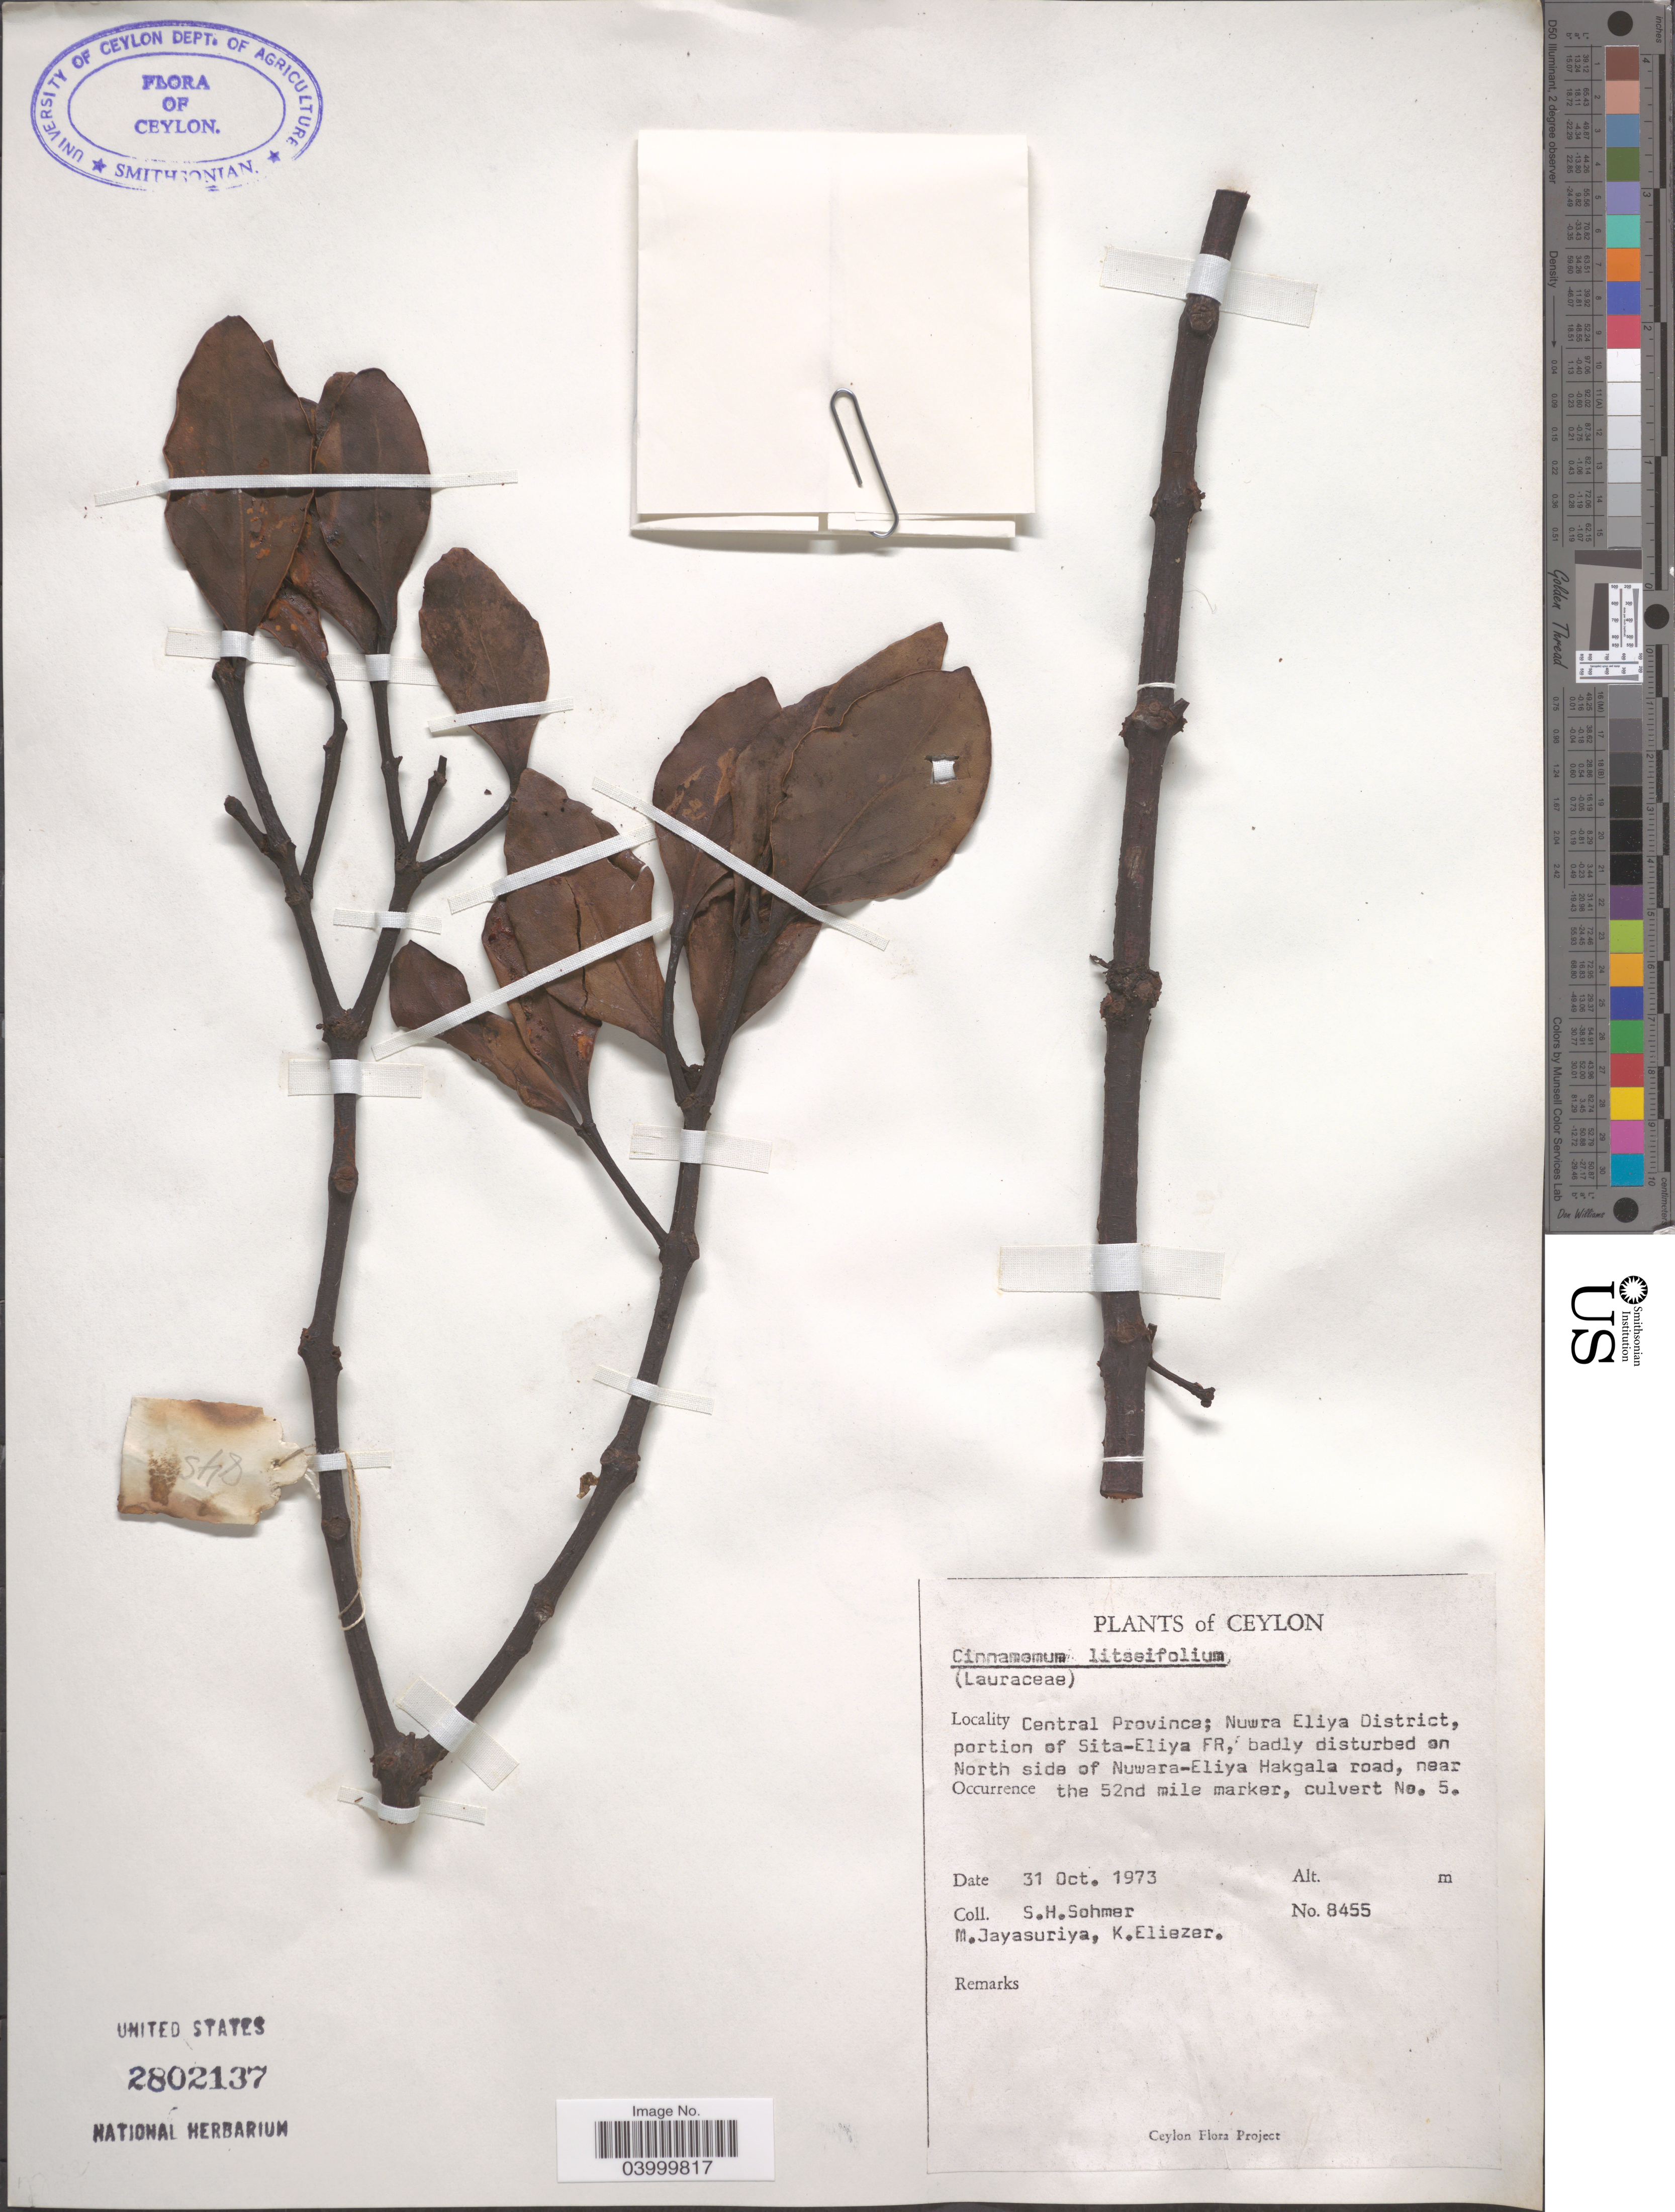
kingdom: Plantae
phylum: Tracheophyta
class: Magnoliopsida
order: Laurales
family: Lauraceae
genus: Cinnamomum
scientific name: Cinnamomum litsaeifolium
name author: Thwaites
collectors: S. H. Sohmer, M. Jayasuriya & K. Eliezer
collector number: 8455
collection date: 1973-10-31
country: Sri Lanka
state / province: Central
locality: Ceylon. Nuwra eliya District, portion of Sita-Eliya FR, on North side of Nuwara-Eliya Hakgala road, near the 52nd mile marker.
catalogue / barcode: US 2802137